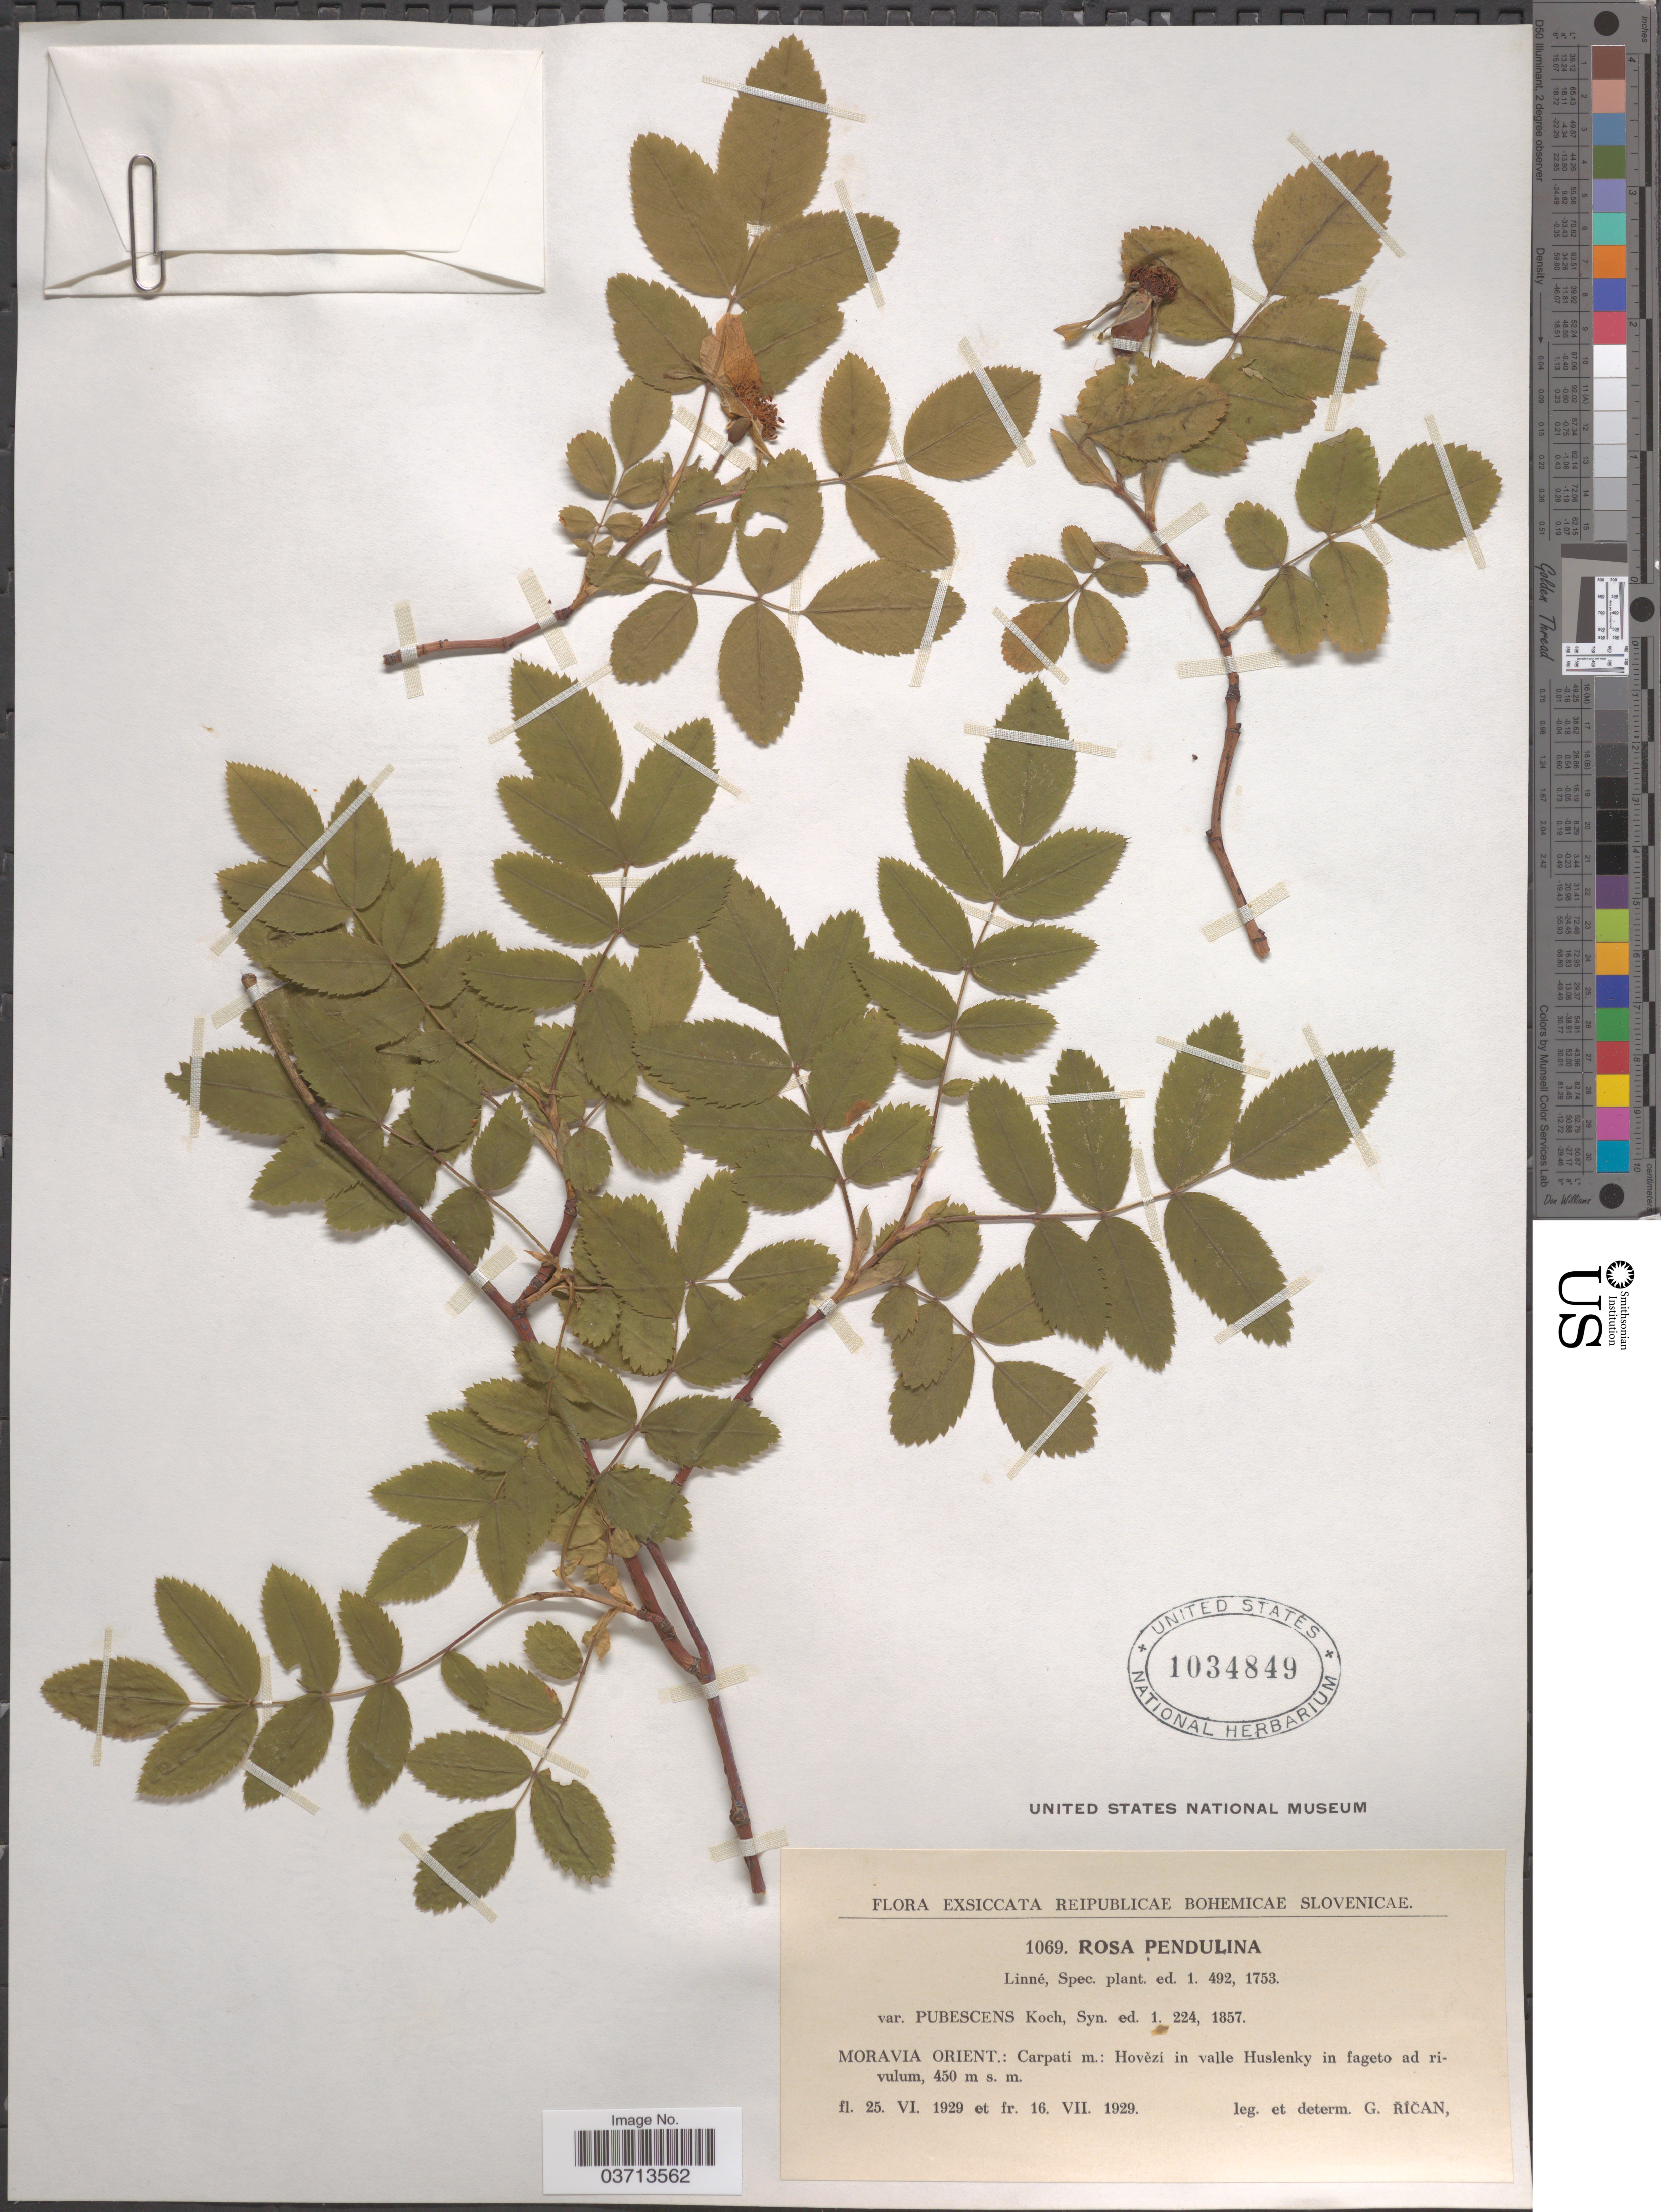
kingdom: Plantae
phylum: Tracheophyta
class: Magnoliopsida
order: Rosales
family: Rosaceae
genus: Rosa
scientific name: Rosa pendulina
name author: L.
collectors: G. Rican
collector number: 1069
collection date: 1929-06-25/1929-07-16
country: Czechia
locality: Reipublicae Bohemicae Slovenicae. Moravia Orient.: Carpati m.: Hovězí in valle Huslenky in fageto ad rivulum.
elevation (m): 450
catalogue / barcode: US 1034849